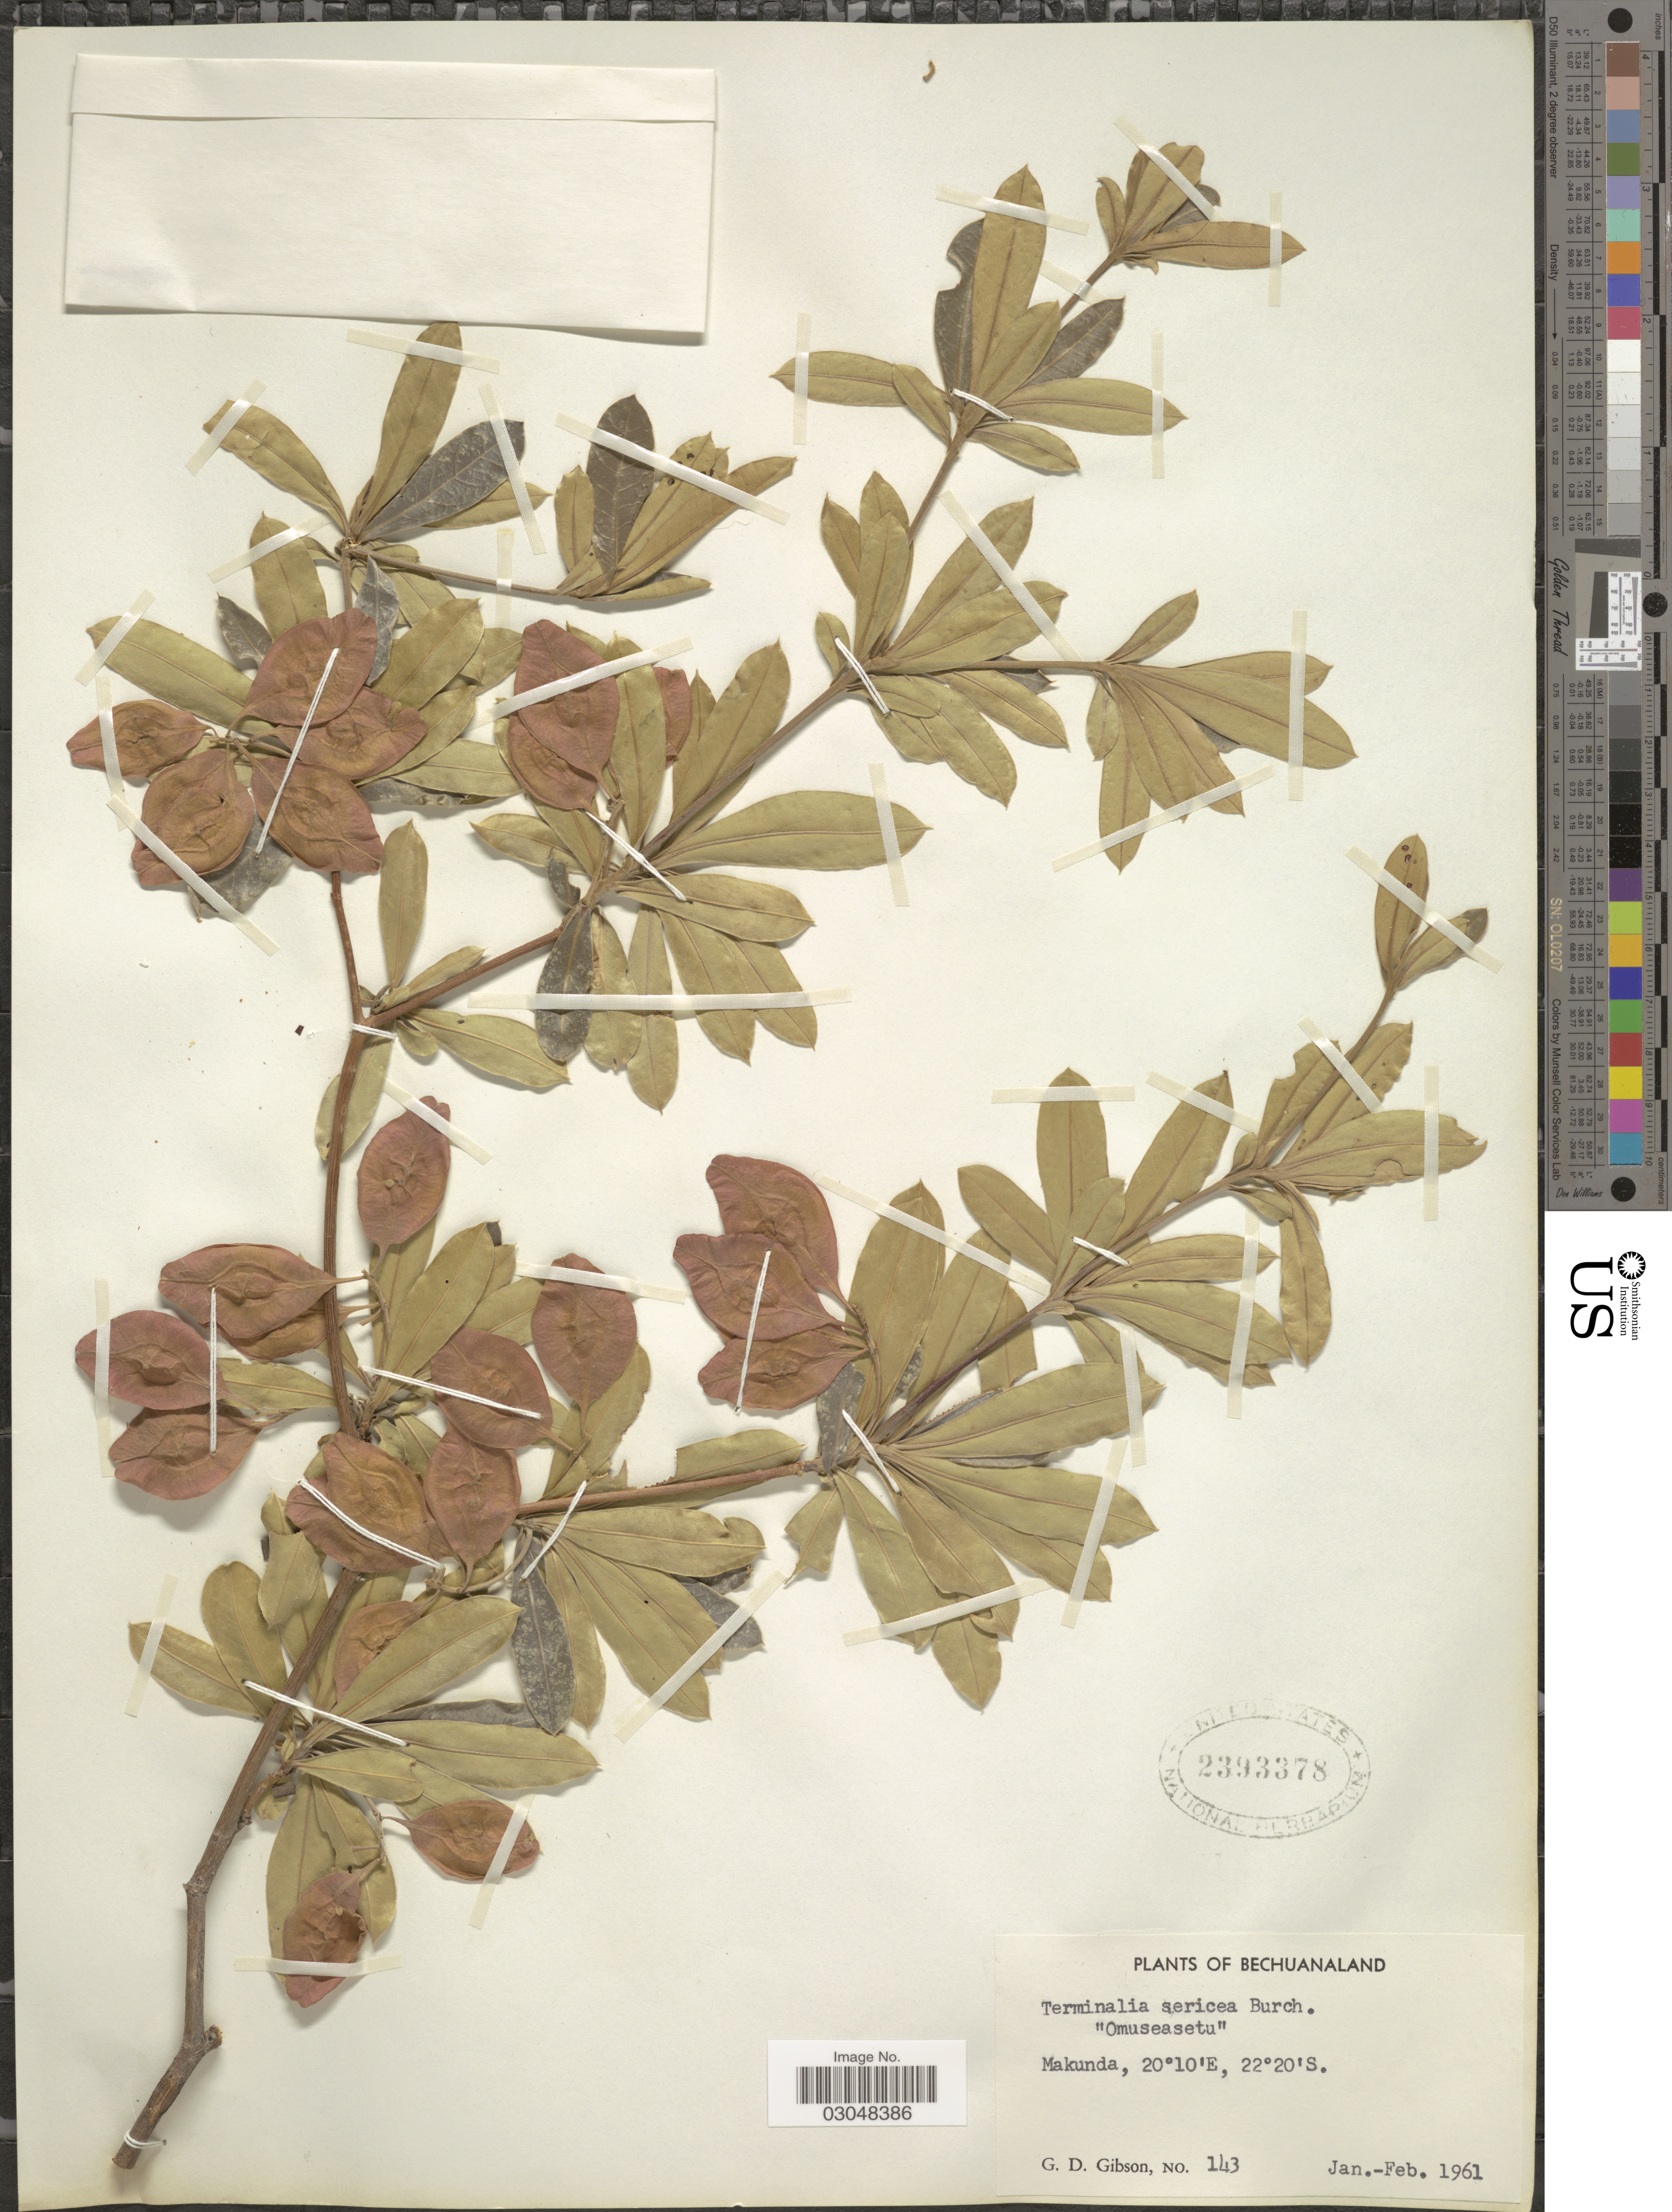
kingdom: Plantae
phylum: Tracheophyta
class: Magnoliopsida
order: Myrtales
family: Combretaceae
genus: Terminalia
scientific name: Terminalia sericea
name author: D.G. Burch ex DC.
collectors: G. D. Gibson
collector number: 143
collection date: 1961-01/1961-02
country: Botswana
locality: Bechuanaland. Makunda.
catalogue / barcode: US 2393378